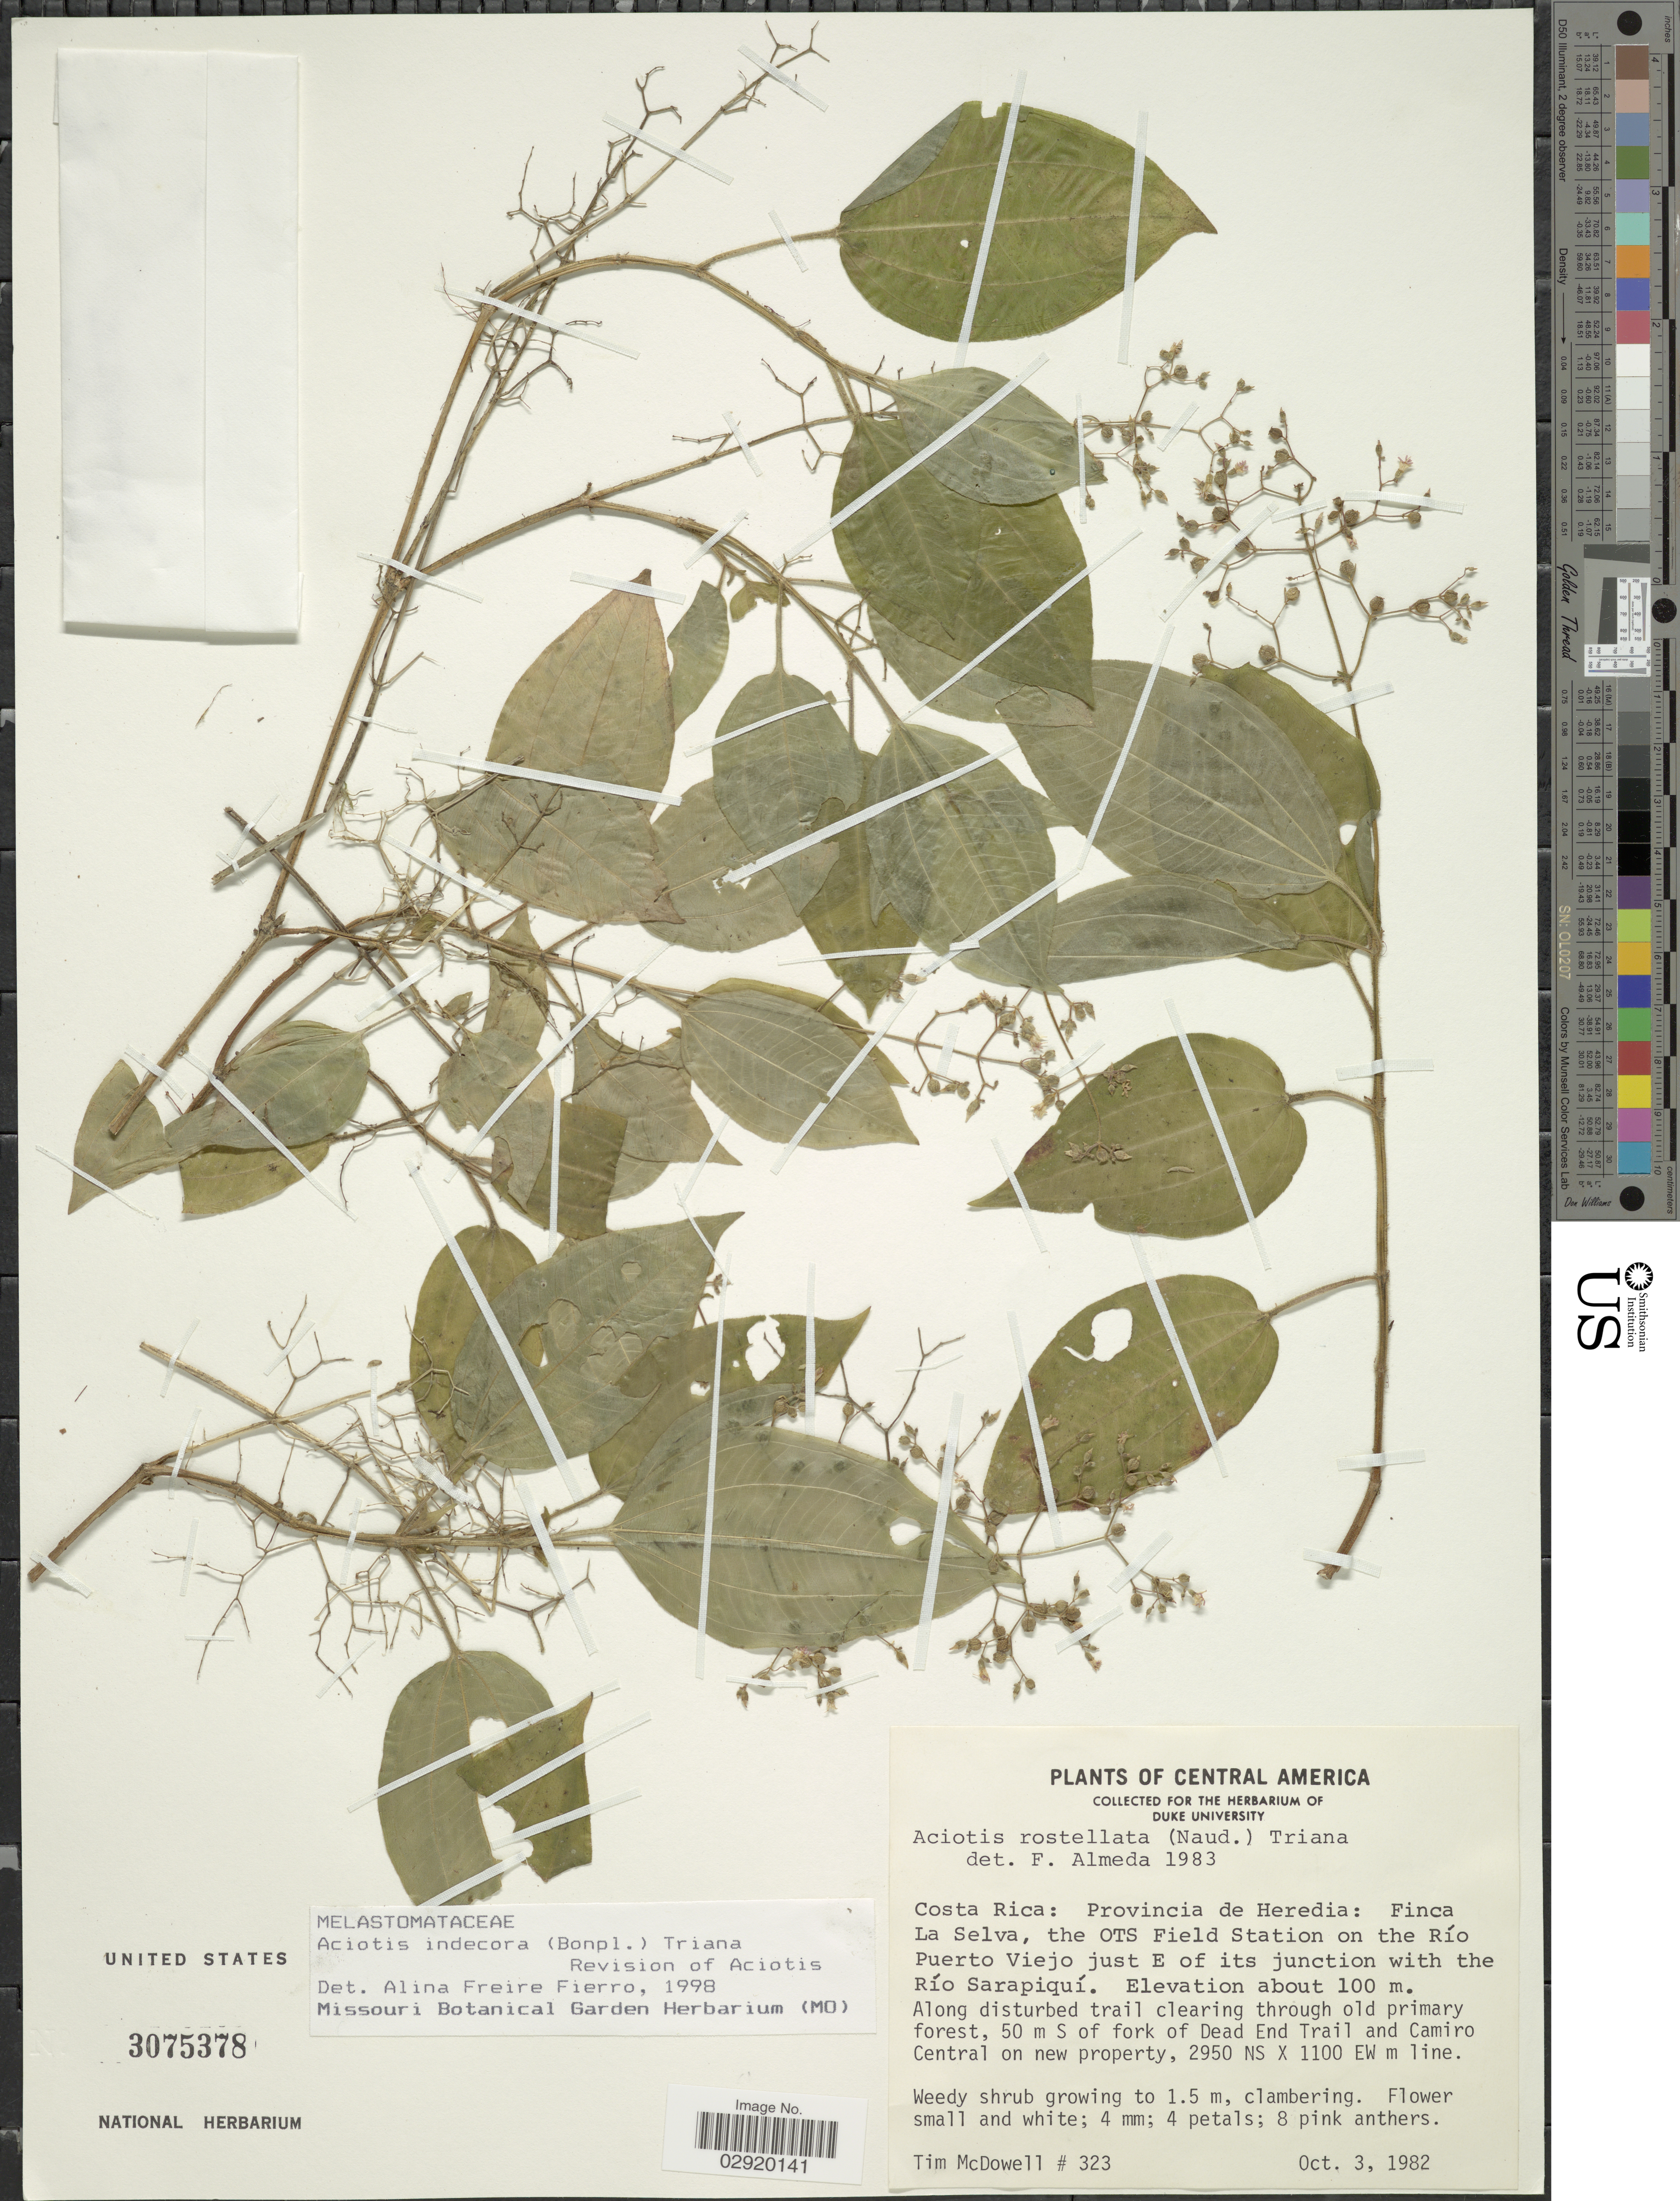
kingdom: Plantae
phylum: Tracheophyta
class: Magnoliopsida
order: Myrtales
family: Melastomataceae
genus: Aciotis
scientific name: Aciotis indecora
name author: (Bonpl.) Triana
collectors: T. McDowell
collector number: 323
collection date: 1982-10-03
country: Costa Rica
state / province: Heredia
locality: Finca La Selva, the OTS Field Station on the Río Puerto Viejo just E of its junction with the Río Sarapiquí. Along disturbed trail clearing through old primary forest, 50 m S of fork of Dead End Trail and Camiro Central on new property, 2950 NS [Foreign script] 1100 EW m line.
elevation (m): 100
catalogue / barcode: US 3075378